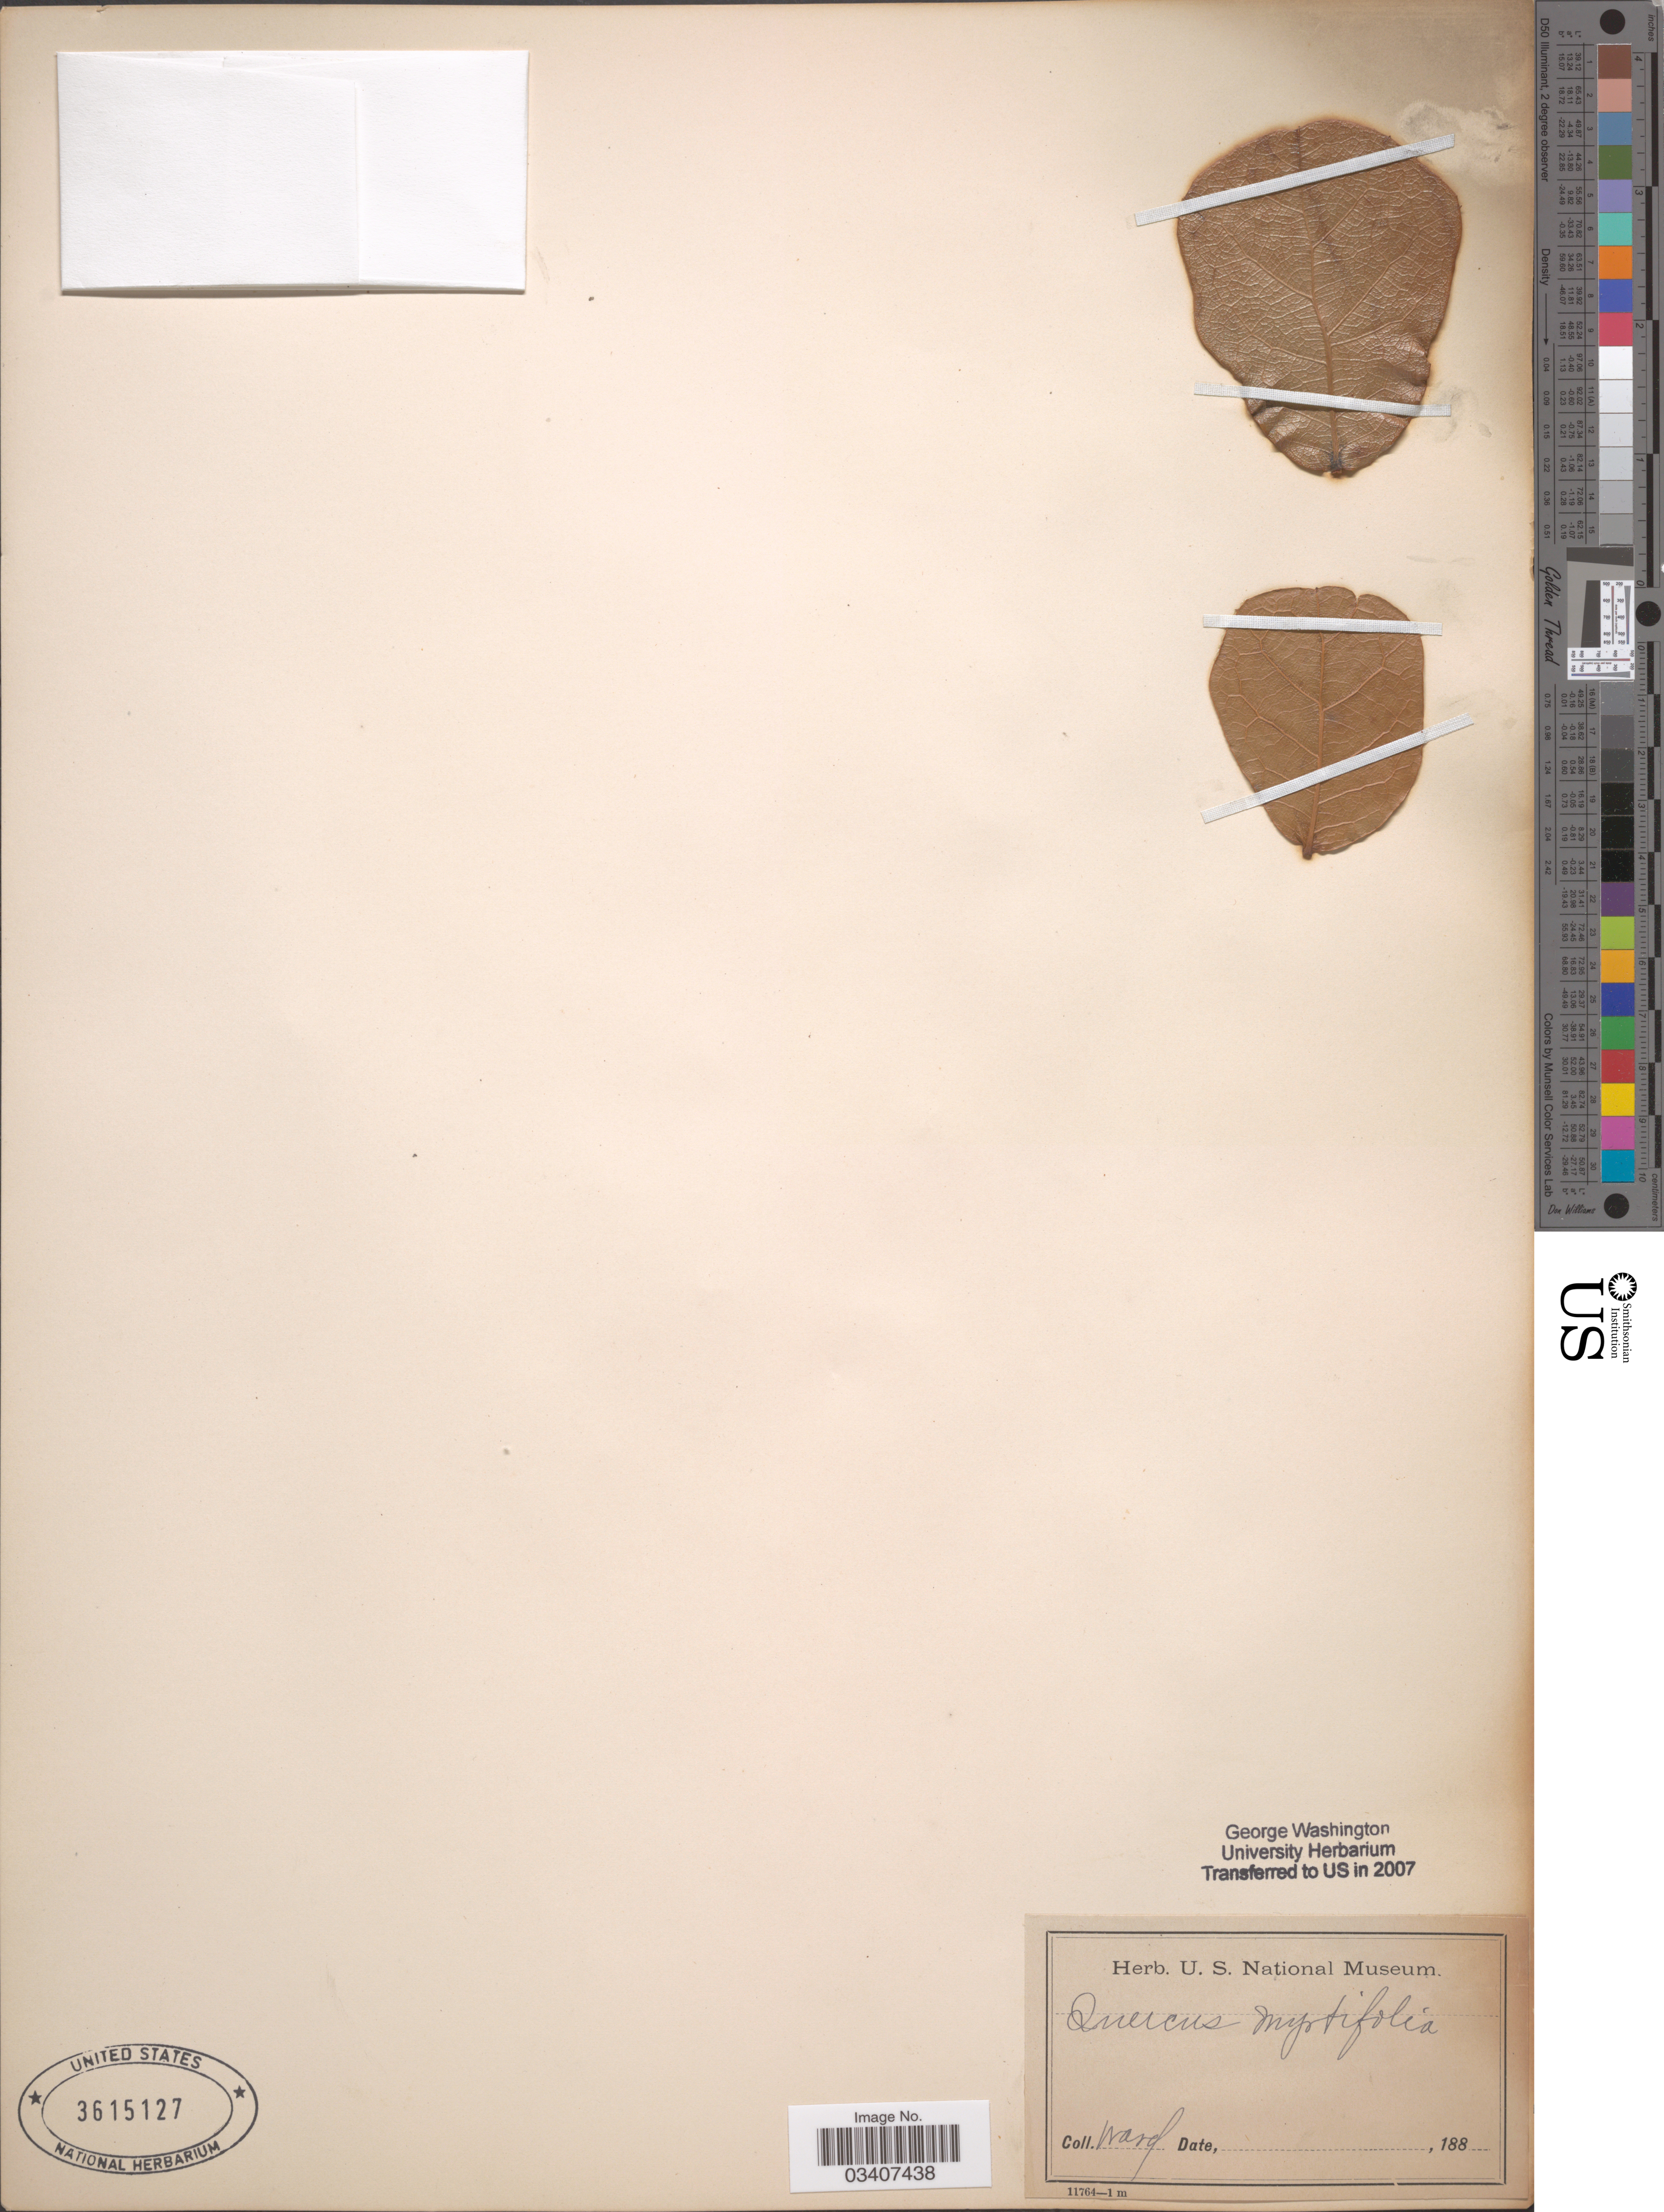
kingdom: Plantae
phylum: Tracheophyta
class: Magnoliopsida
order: Fagales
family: Fagaceae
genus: Quercus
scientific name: Quercus myrtifolia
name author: Willd.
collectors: -- Ward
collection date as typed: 188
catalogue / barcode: US 3615127